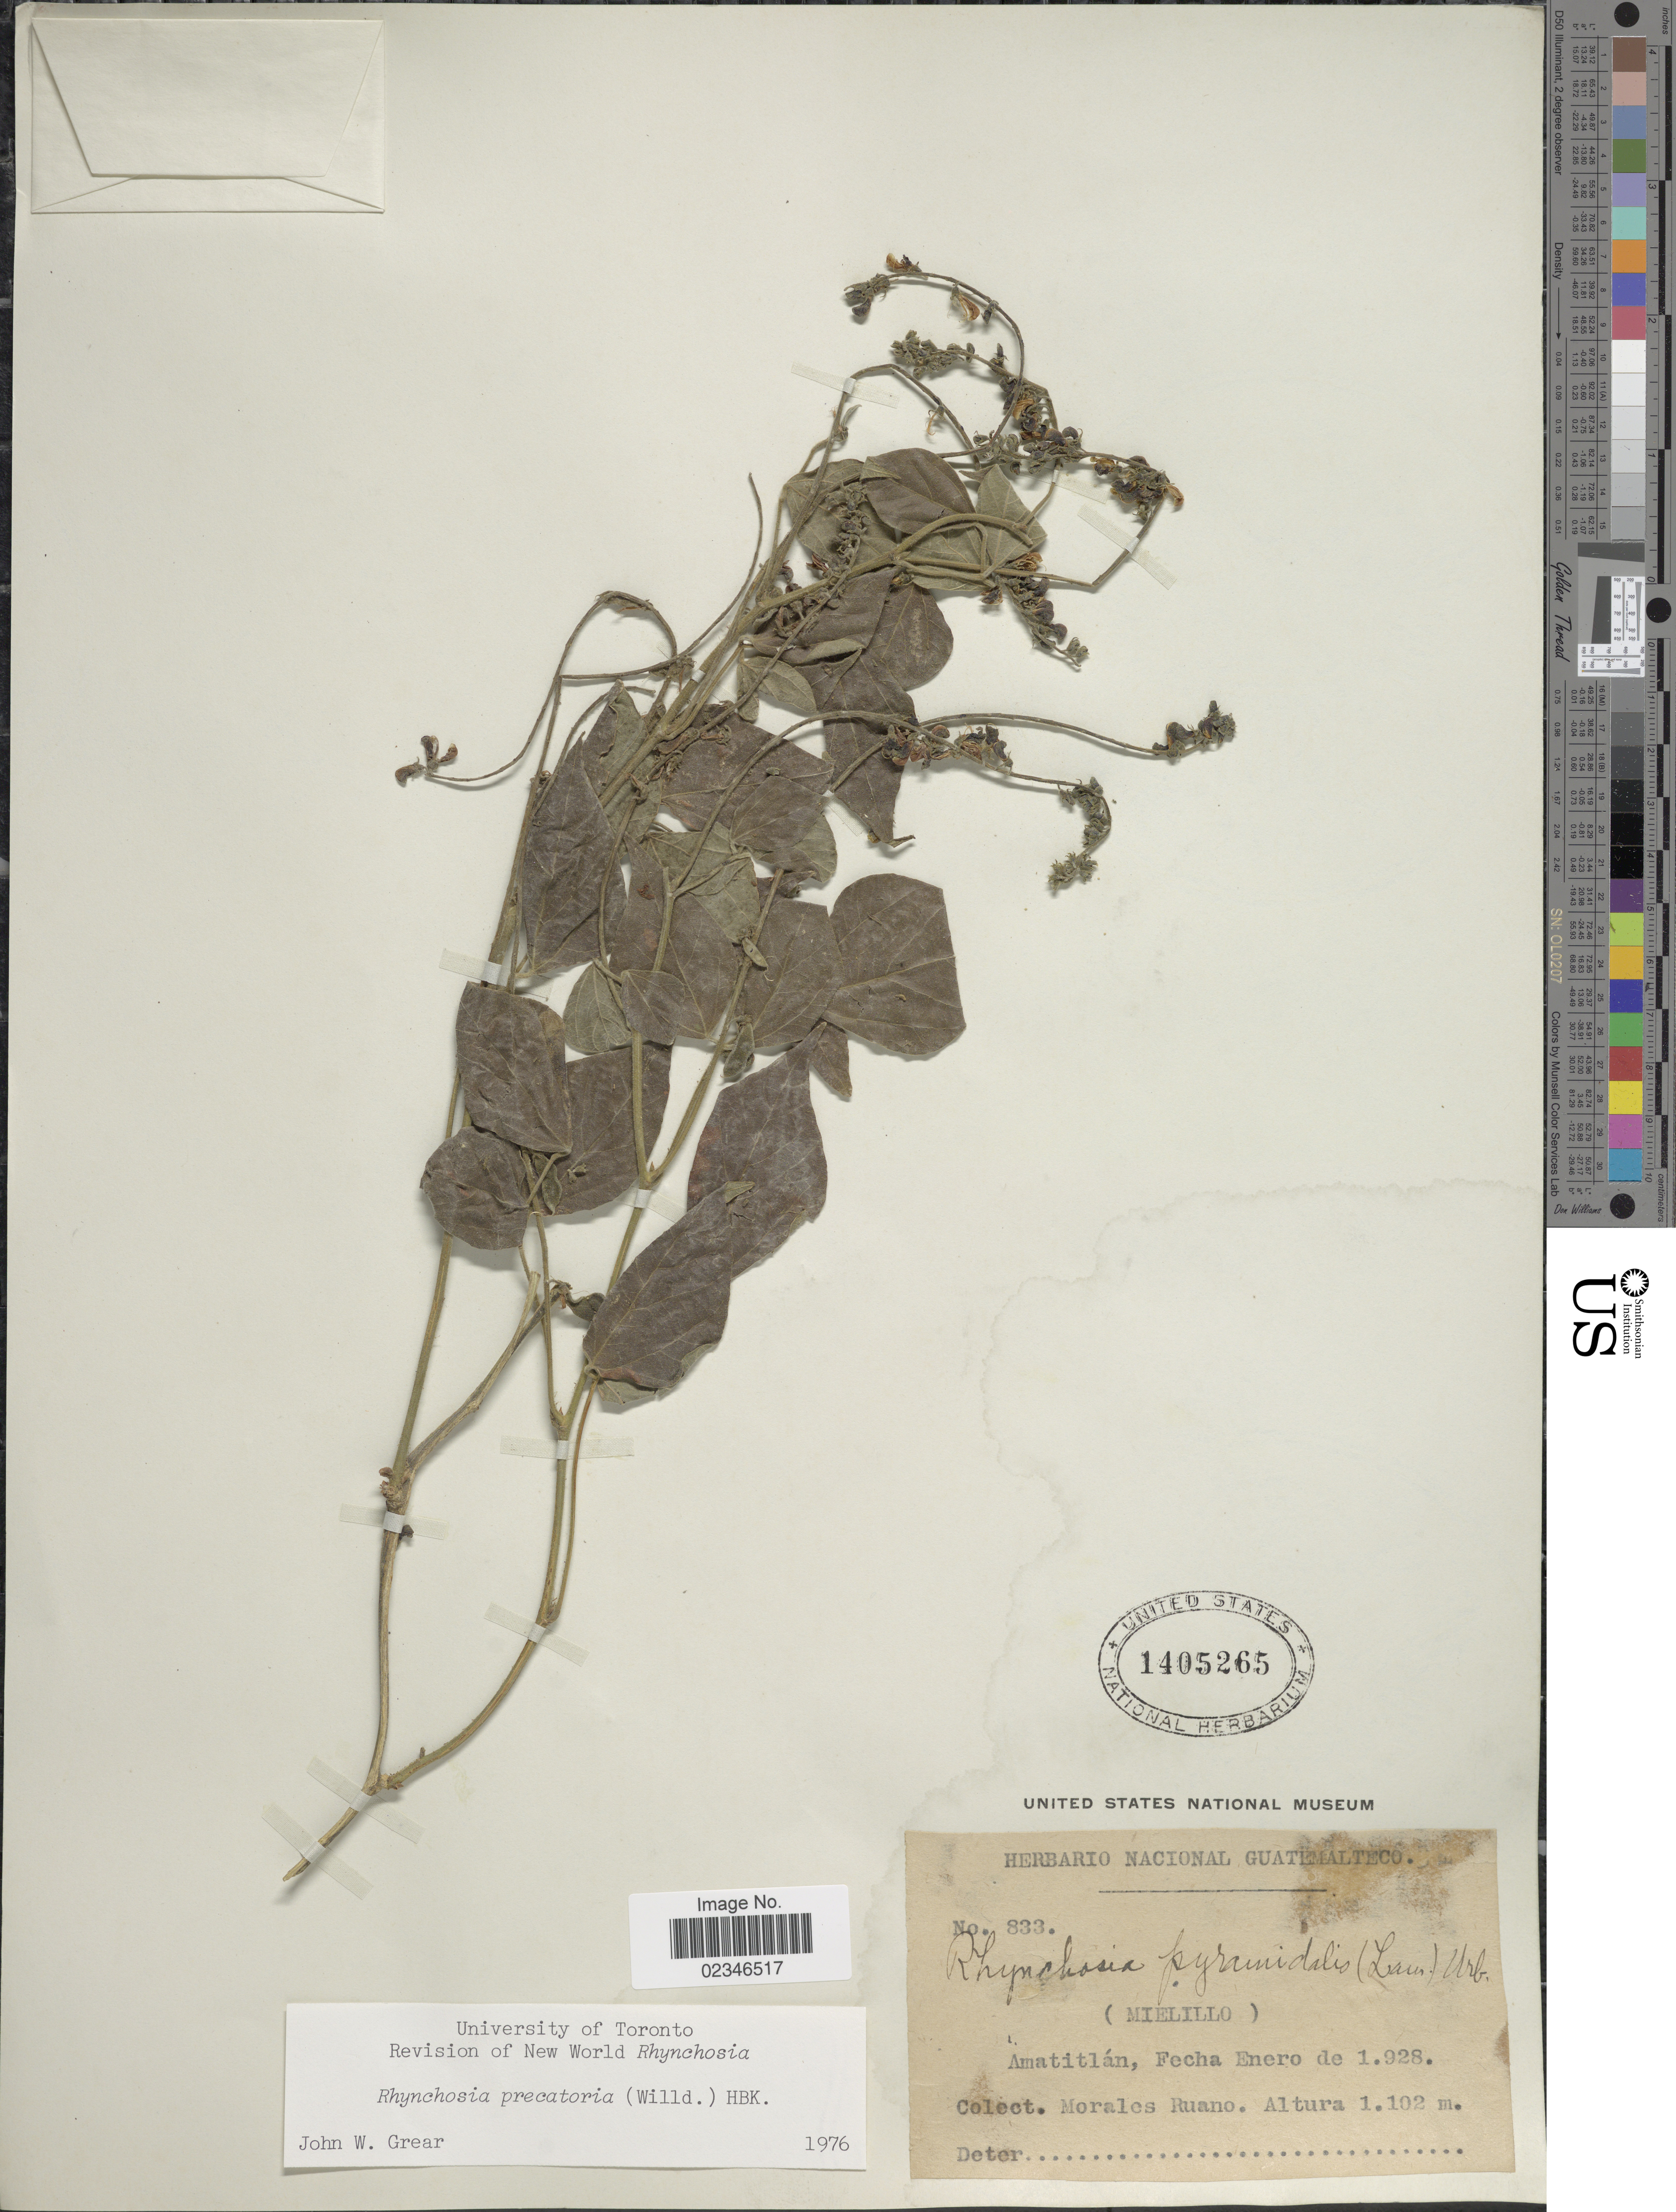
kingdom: Plantae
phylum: Tracheophyta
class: Magnoliopsida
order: Fabales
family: Fabaceae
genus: Rhynchosia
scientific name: Rhynchosia precatoria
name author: (Willd.) DC.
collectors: M. Ruano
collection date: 1928-01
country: Guatemala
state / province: Guatemala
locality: Mielillo, Amatitlan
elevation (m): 1102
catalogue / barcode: US 1405265